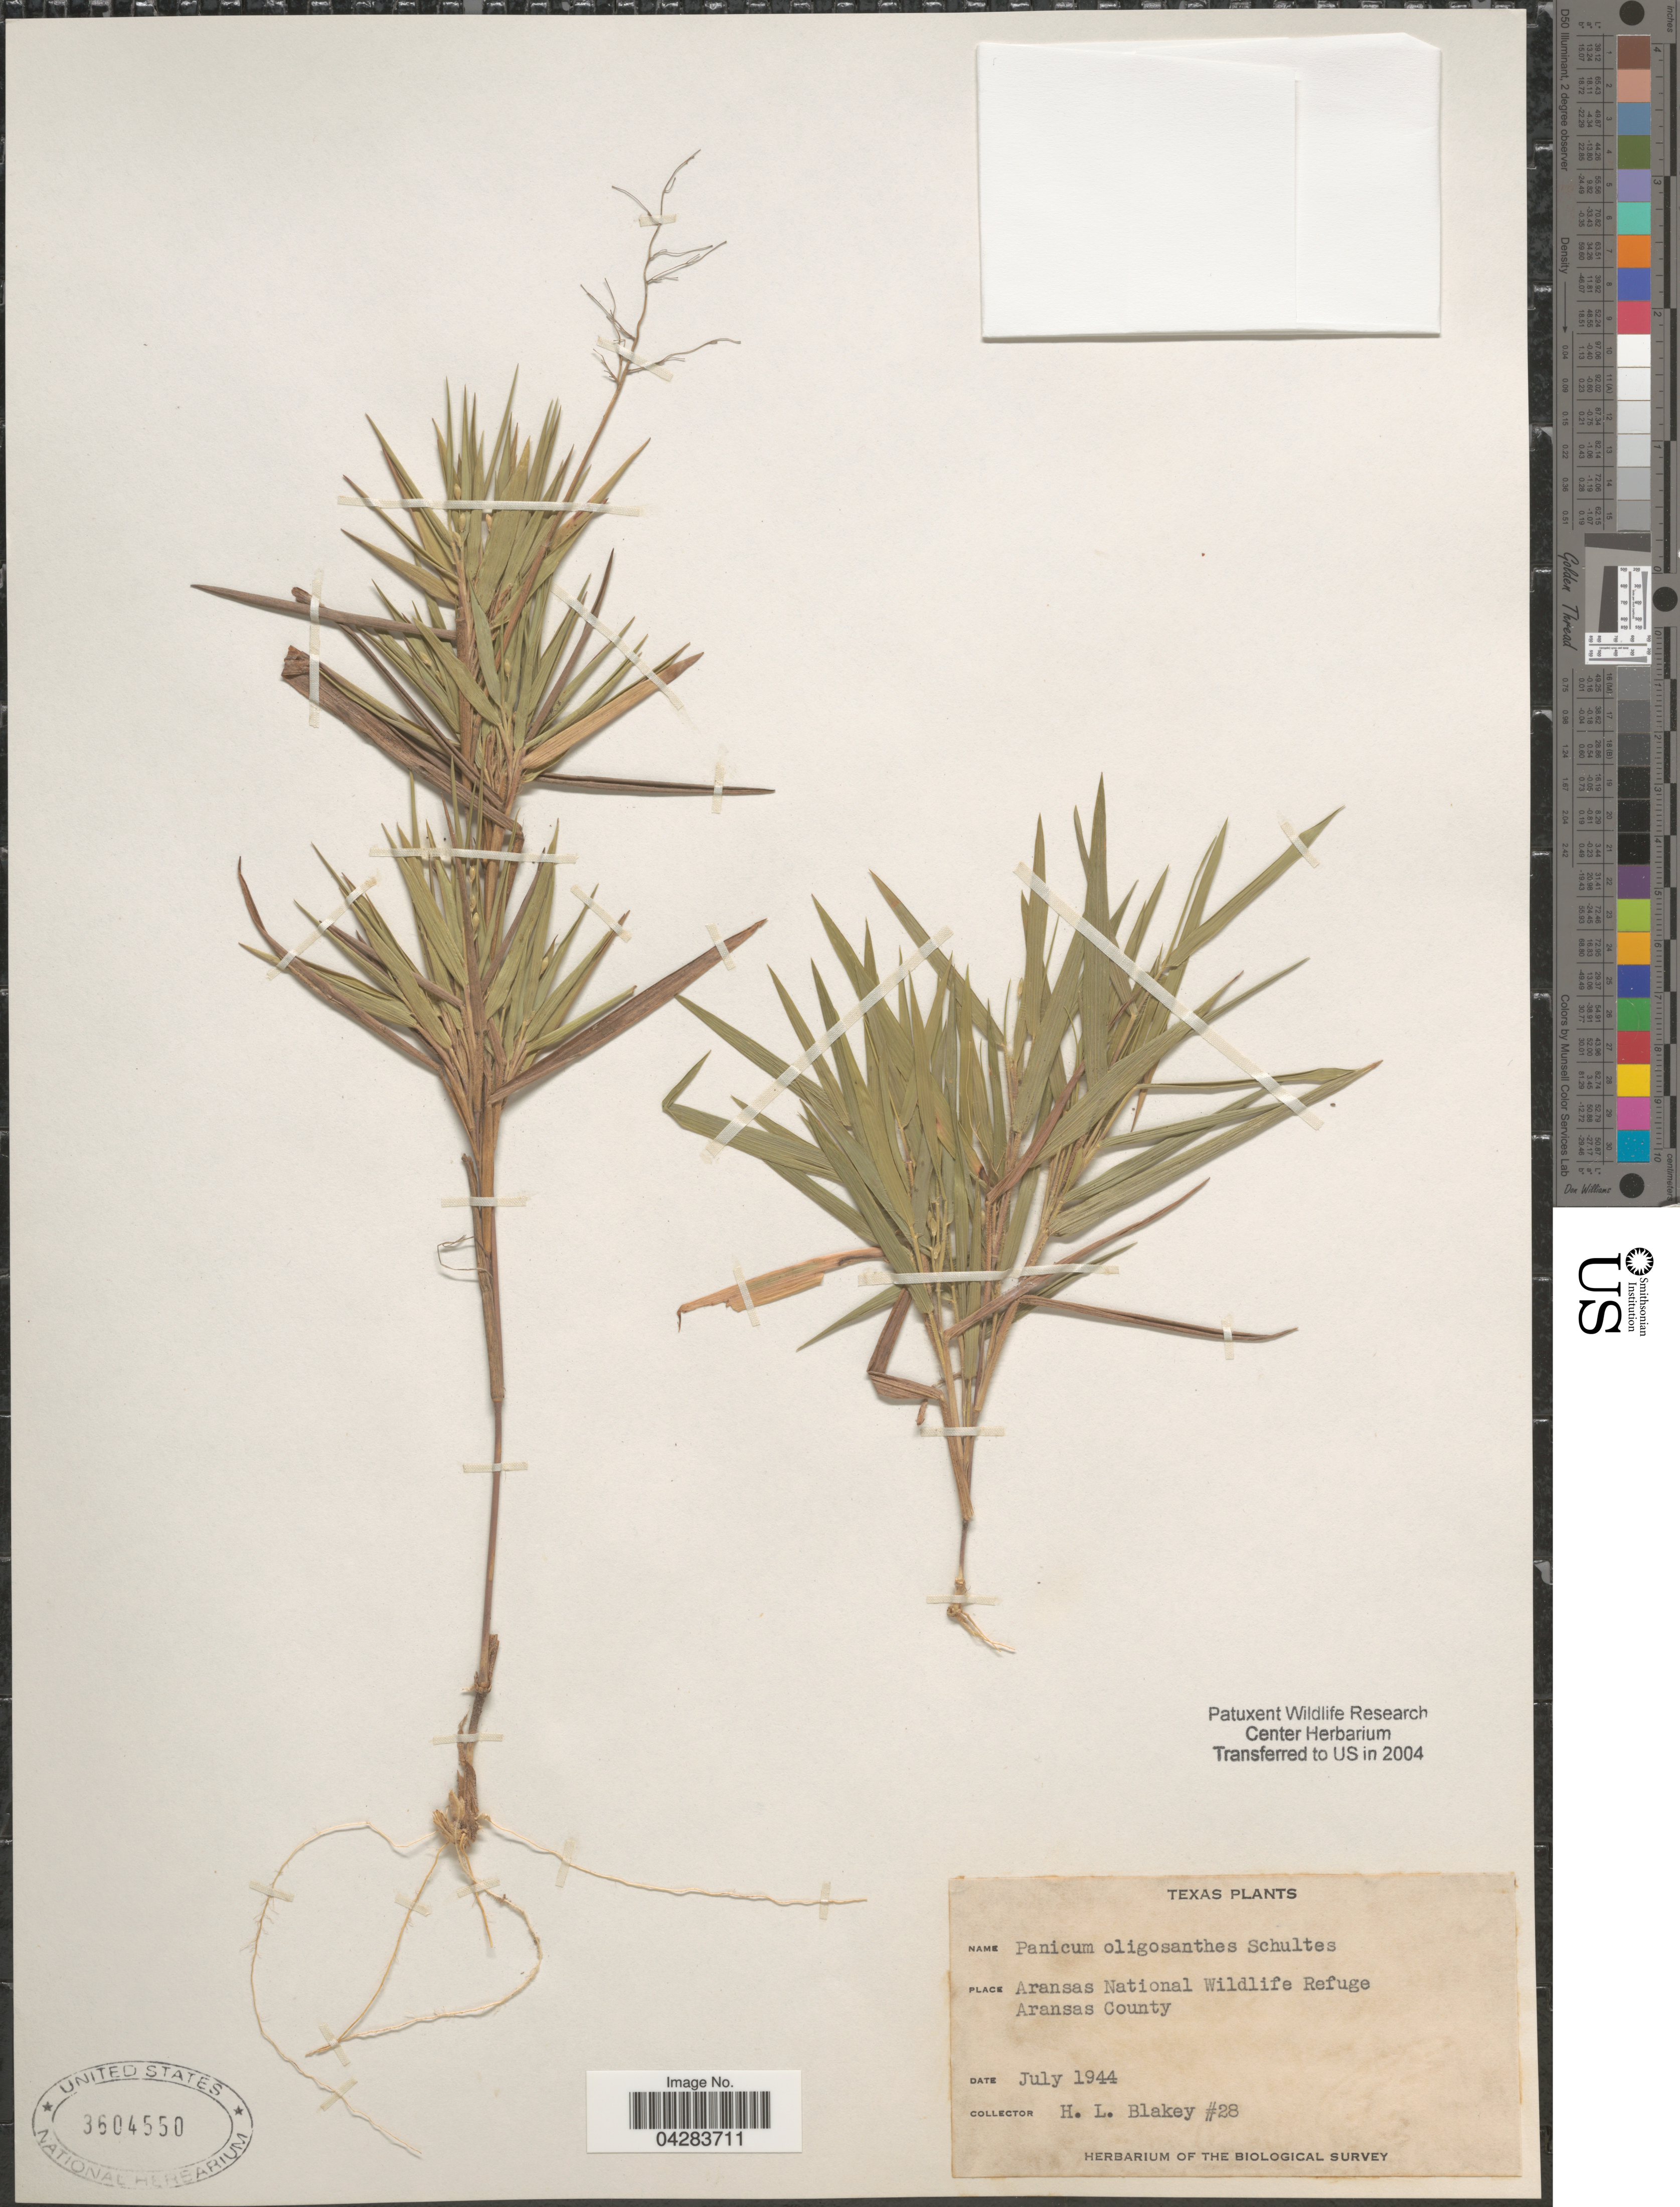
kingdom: Plantae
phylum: Tracheophyta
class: Liliopsida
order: Poales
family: Poaceae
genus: Dichanthelium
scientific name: Dichanthelium oligosanthes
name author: (Schult.) Gould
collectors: H. Blakey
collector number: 28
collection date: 1944-07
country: United States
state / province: Texas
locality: Aransas National Wildlife Refuge. Aransas County.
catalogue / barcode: US 3604550